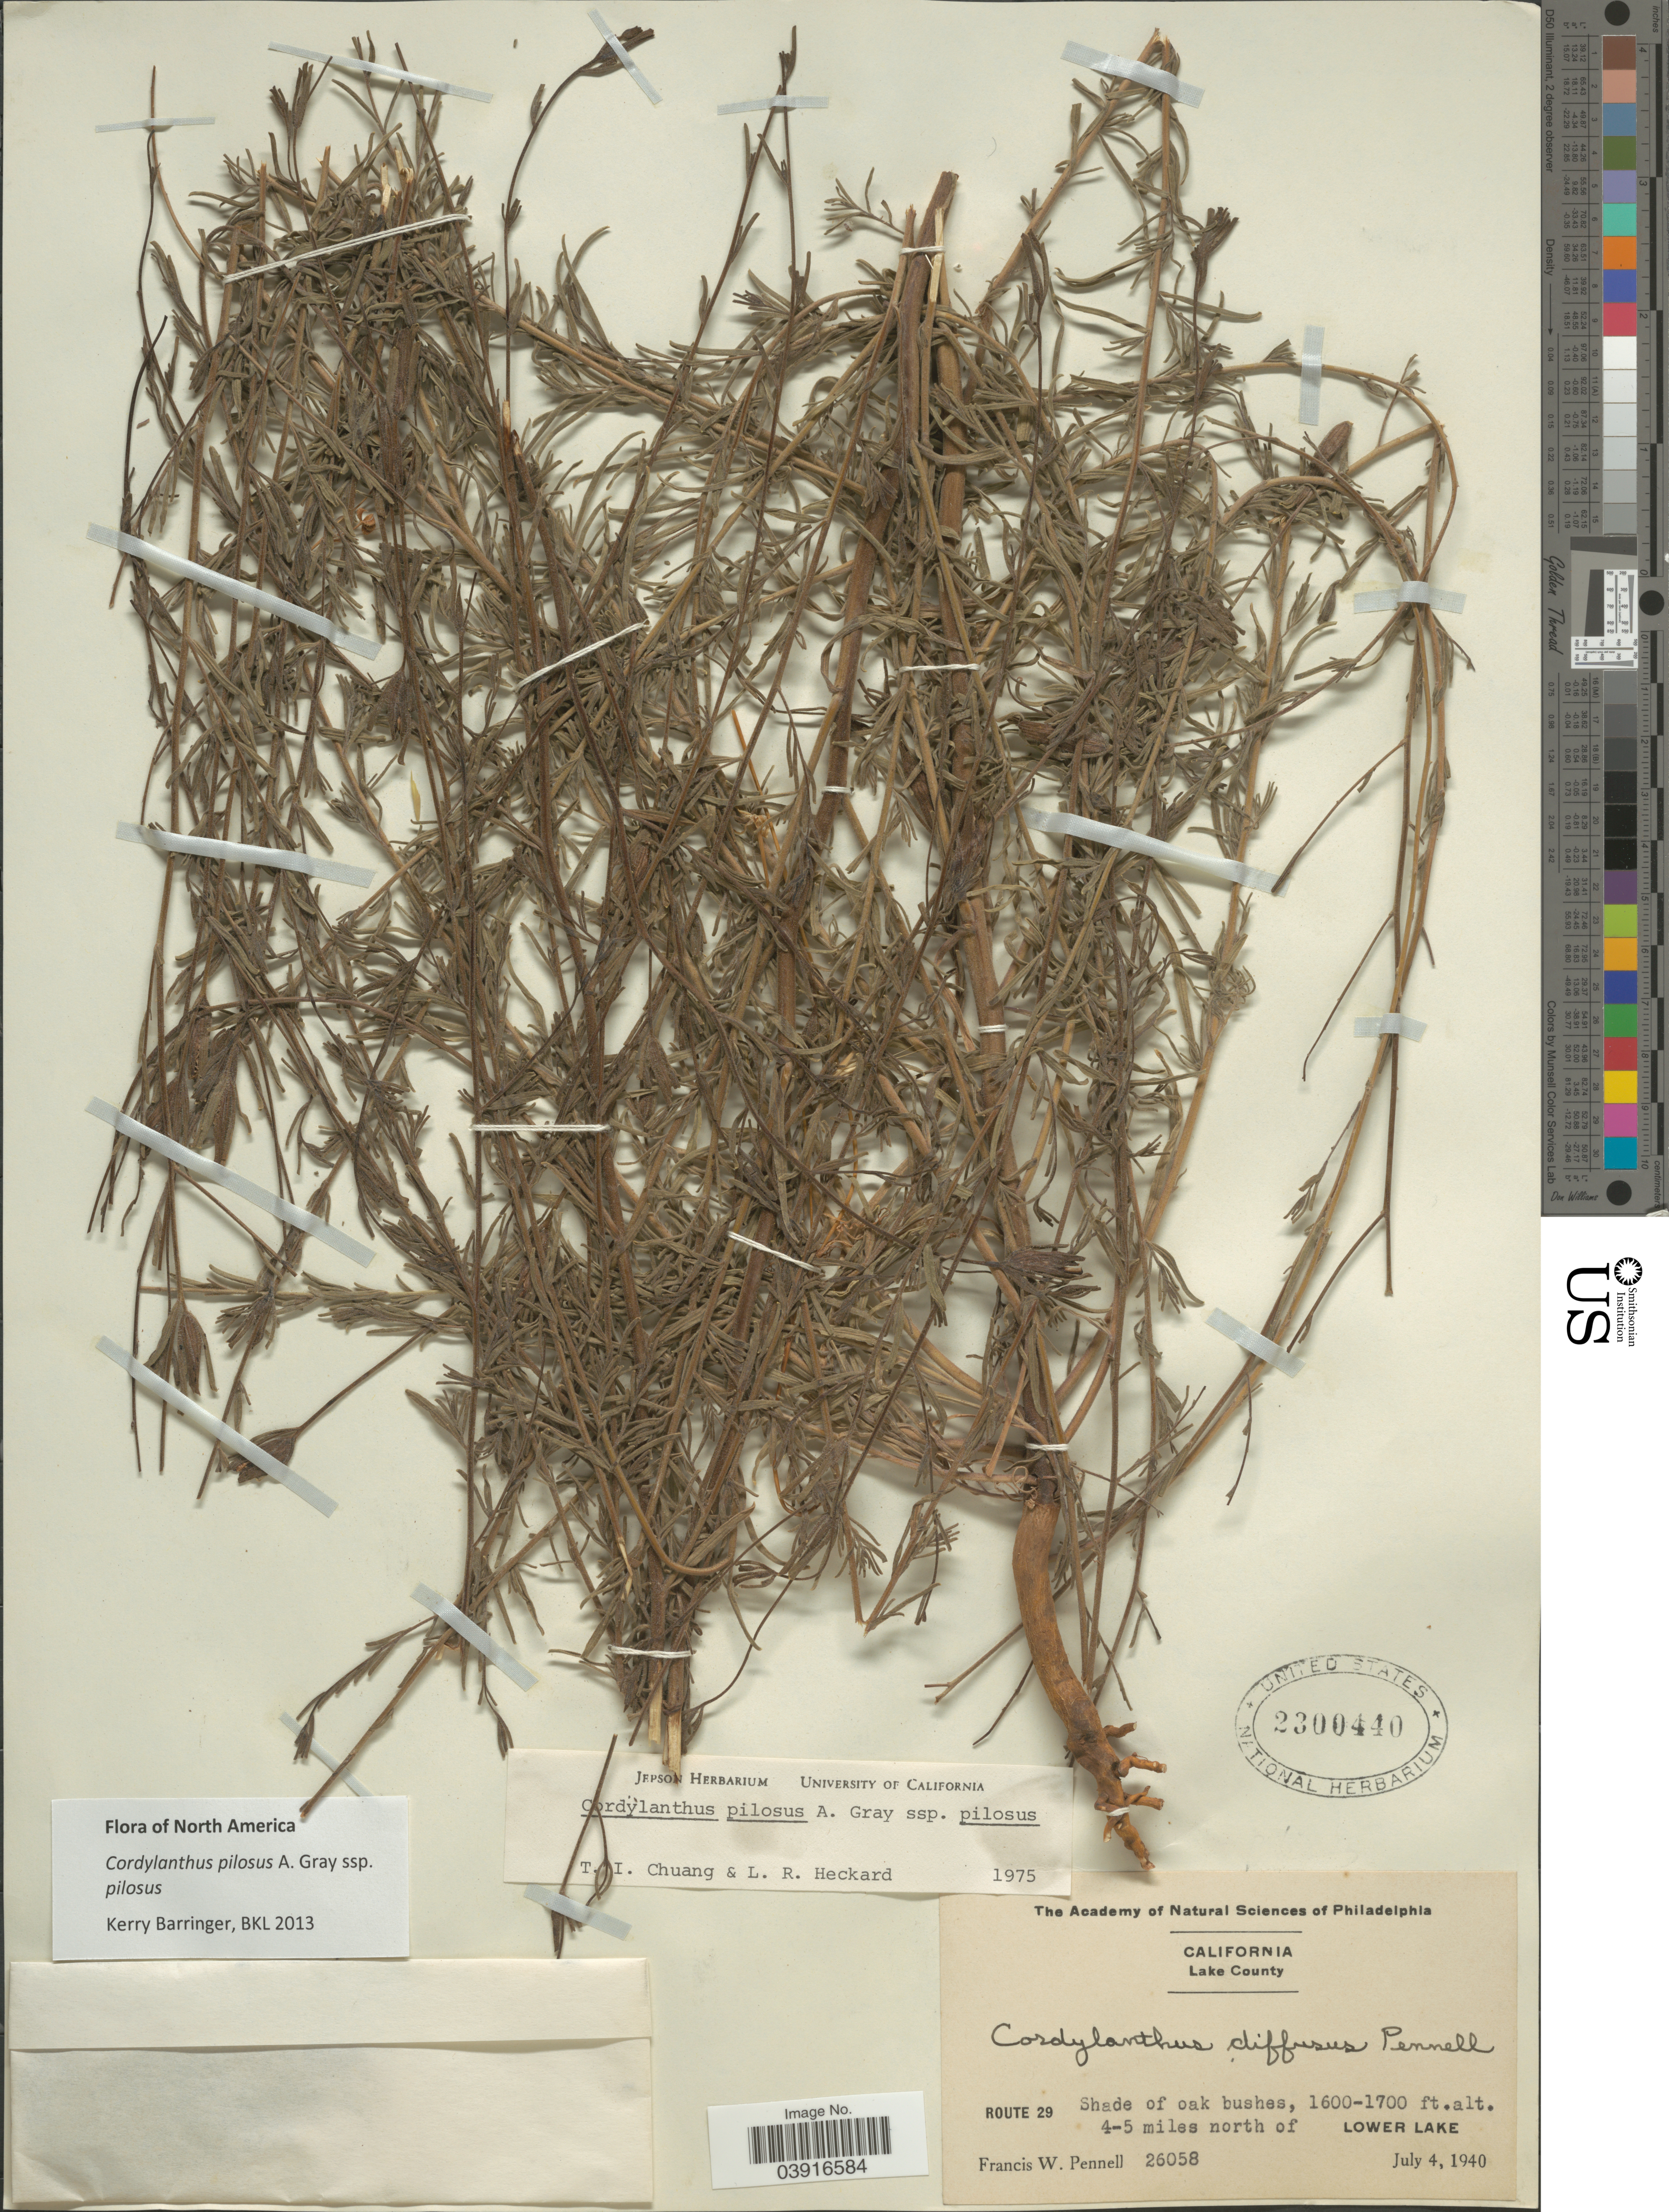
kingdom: Plantae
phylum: Tracheophyta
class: Magnoliopsida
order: Lamiales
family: Orobanchaceae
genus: Cordylanthus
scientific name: Cordylanthus pilosus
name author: A. Gray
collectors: F. W. Pennell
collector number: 26058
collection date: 1940-07-04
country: United States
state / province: California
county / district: Lake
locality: Lake County. Route 29. 4-5 miles north of Lower Lake.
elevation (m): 488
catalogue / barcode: US 2300440